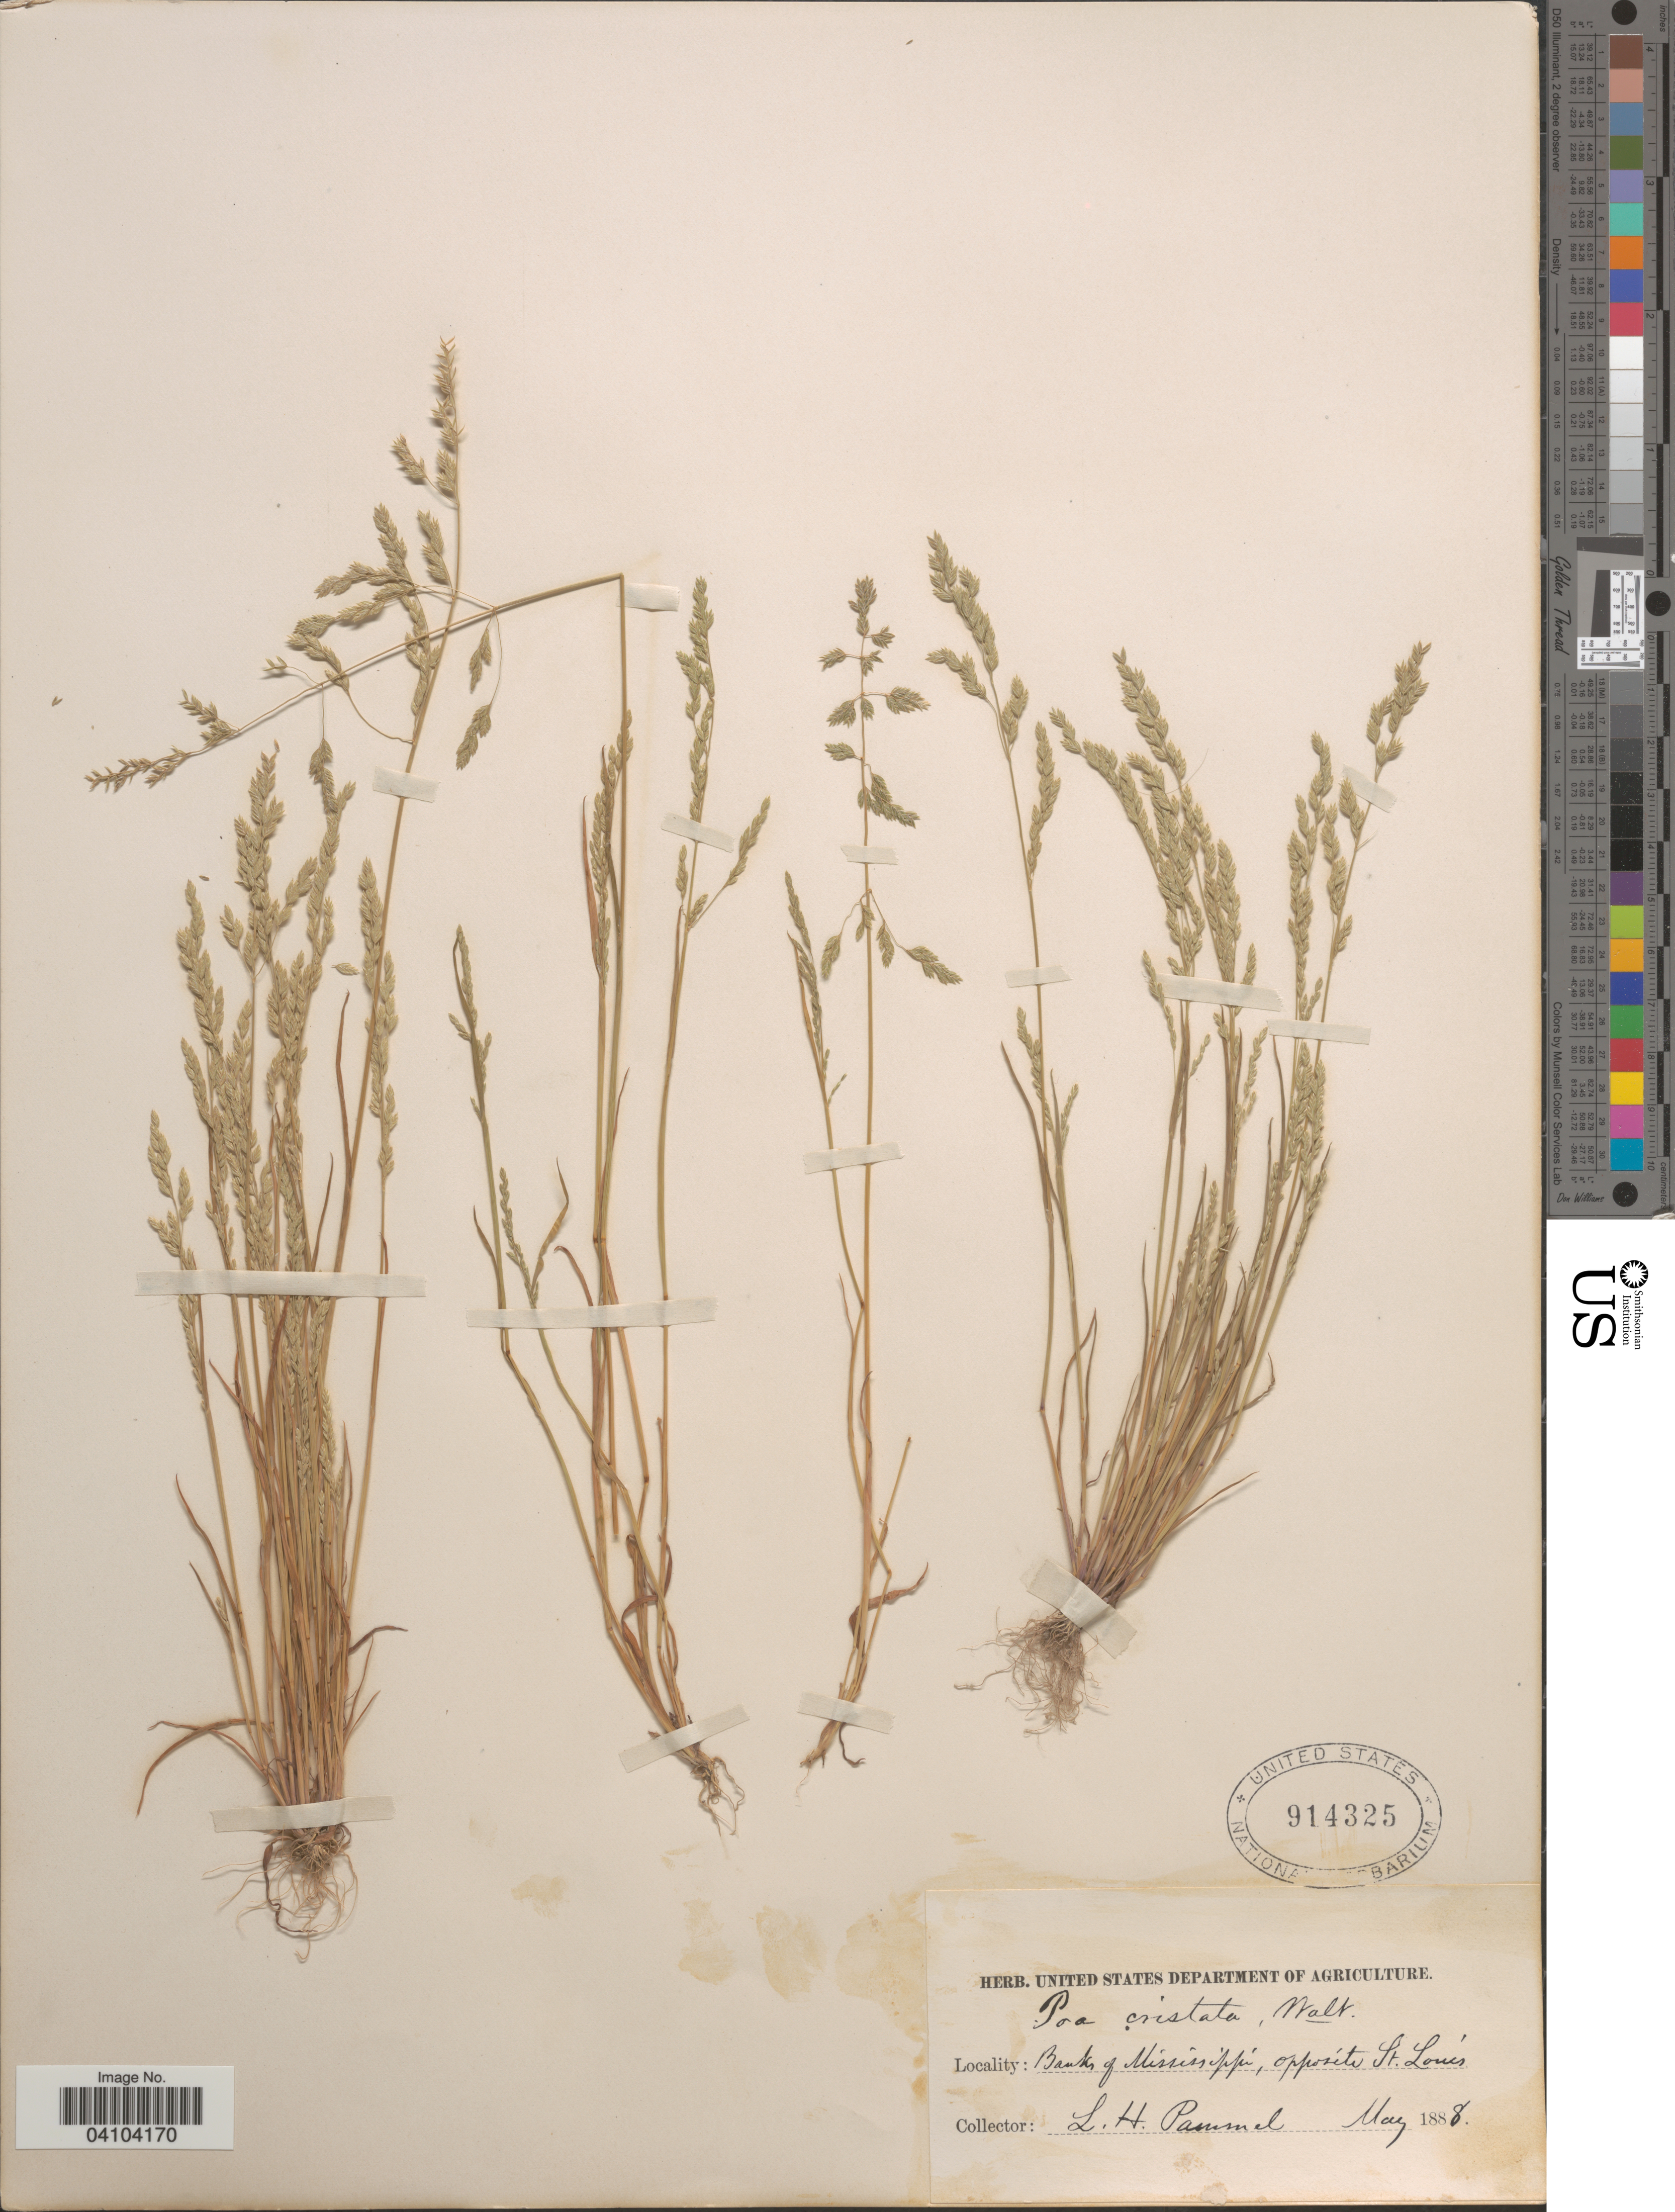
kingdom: Plantae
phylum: Tracheophyta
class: Liliopsida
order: Poales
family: Poaceae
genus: Poa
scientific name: Poa chapmaniana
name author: Scribn.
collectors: L. Pammel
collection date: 1888-05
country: United States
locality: Banks of Mississippi, opposite St. Louis.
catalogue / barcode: US 914325